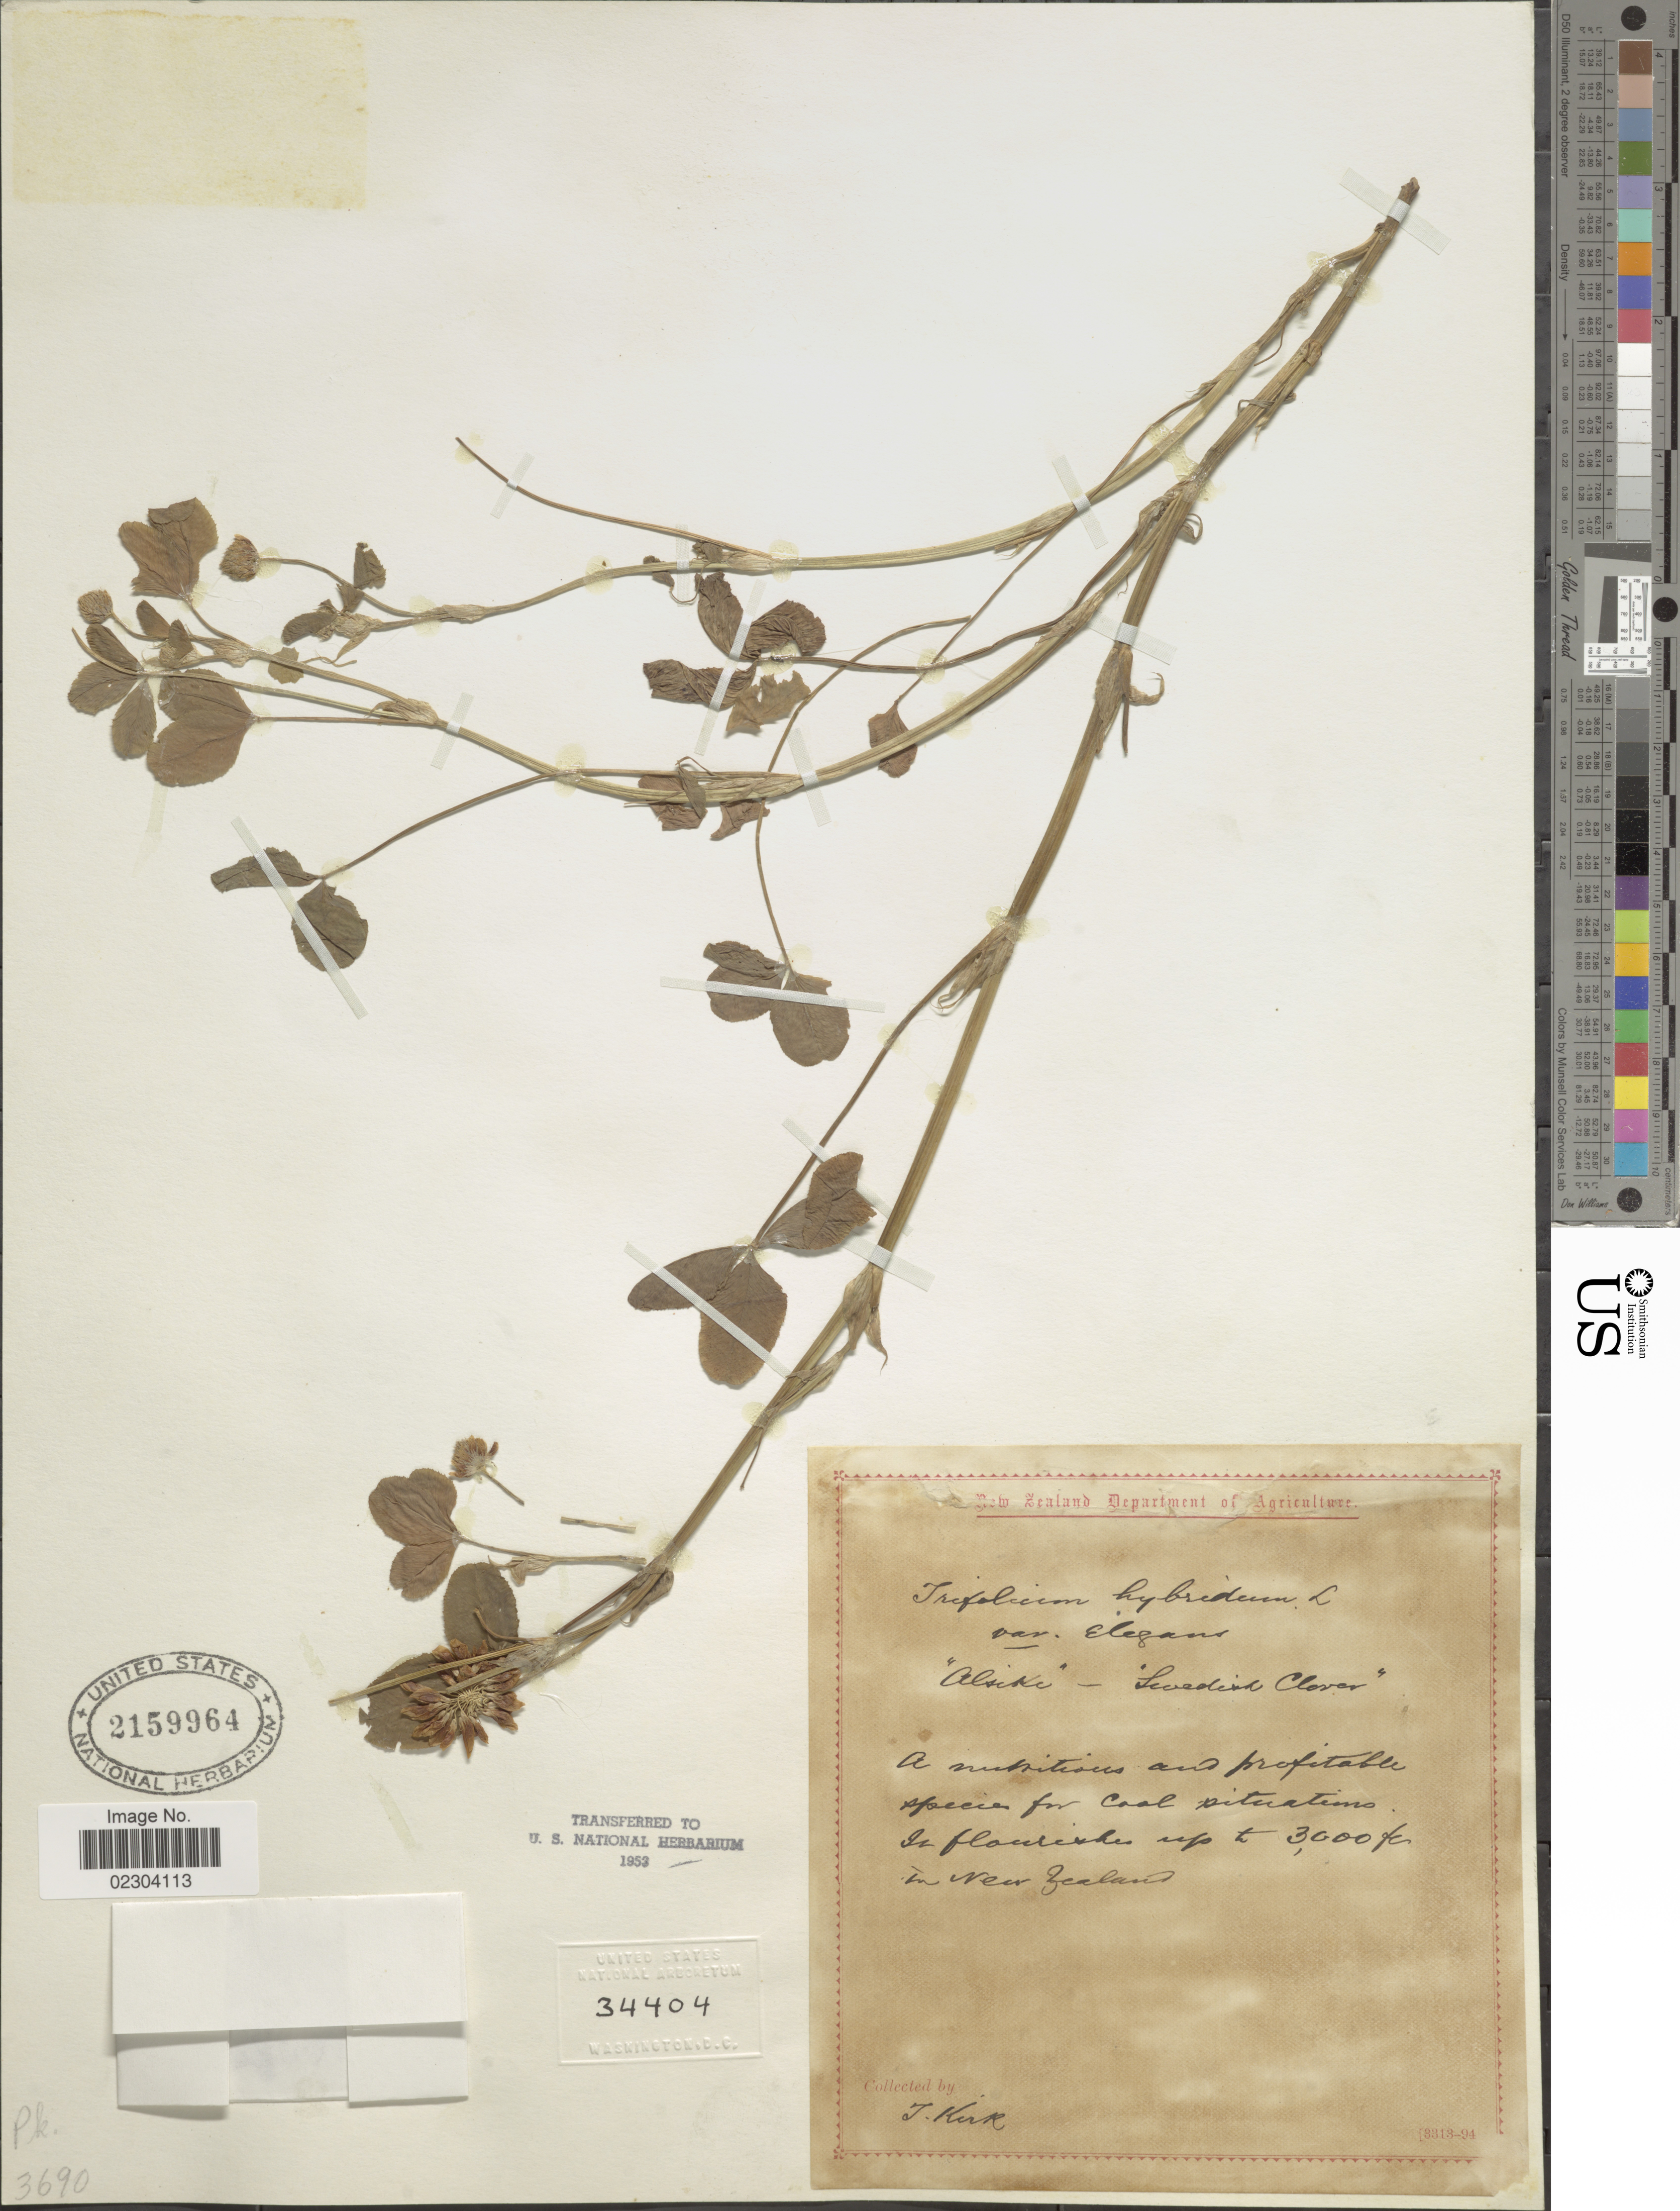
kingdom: Plantae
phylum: Tracheophyta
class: Magnoliopsida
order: Fabales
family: Fabaceae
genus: Trifolium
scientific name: Trifolium hybridum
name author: L.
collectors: T. Kirk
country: New Zealand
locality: In flouriskes [interpreted]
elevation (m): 914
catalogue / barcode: US 2159964